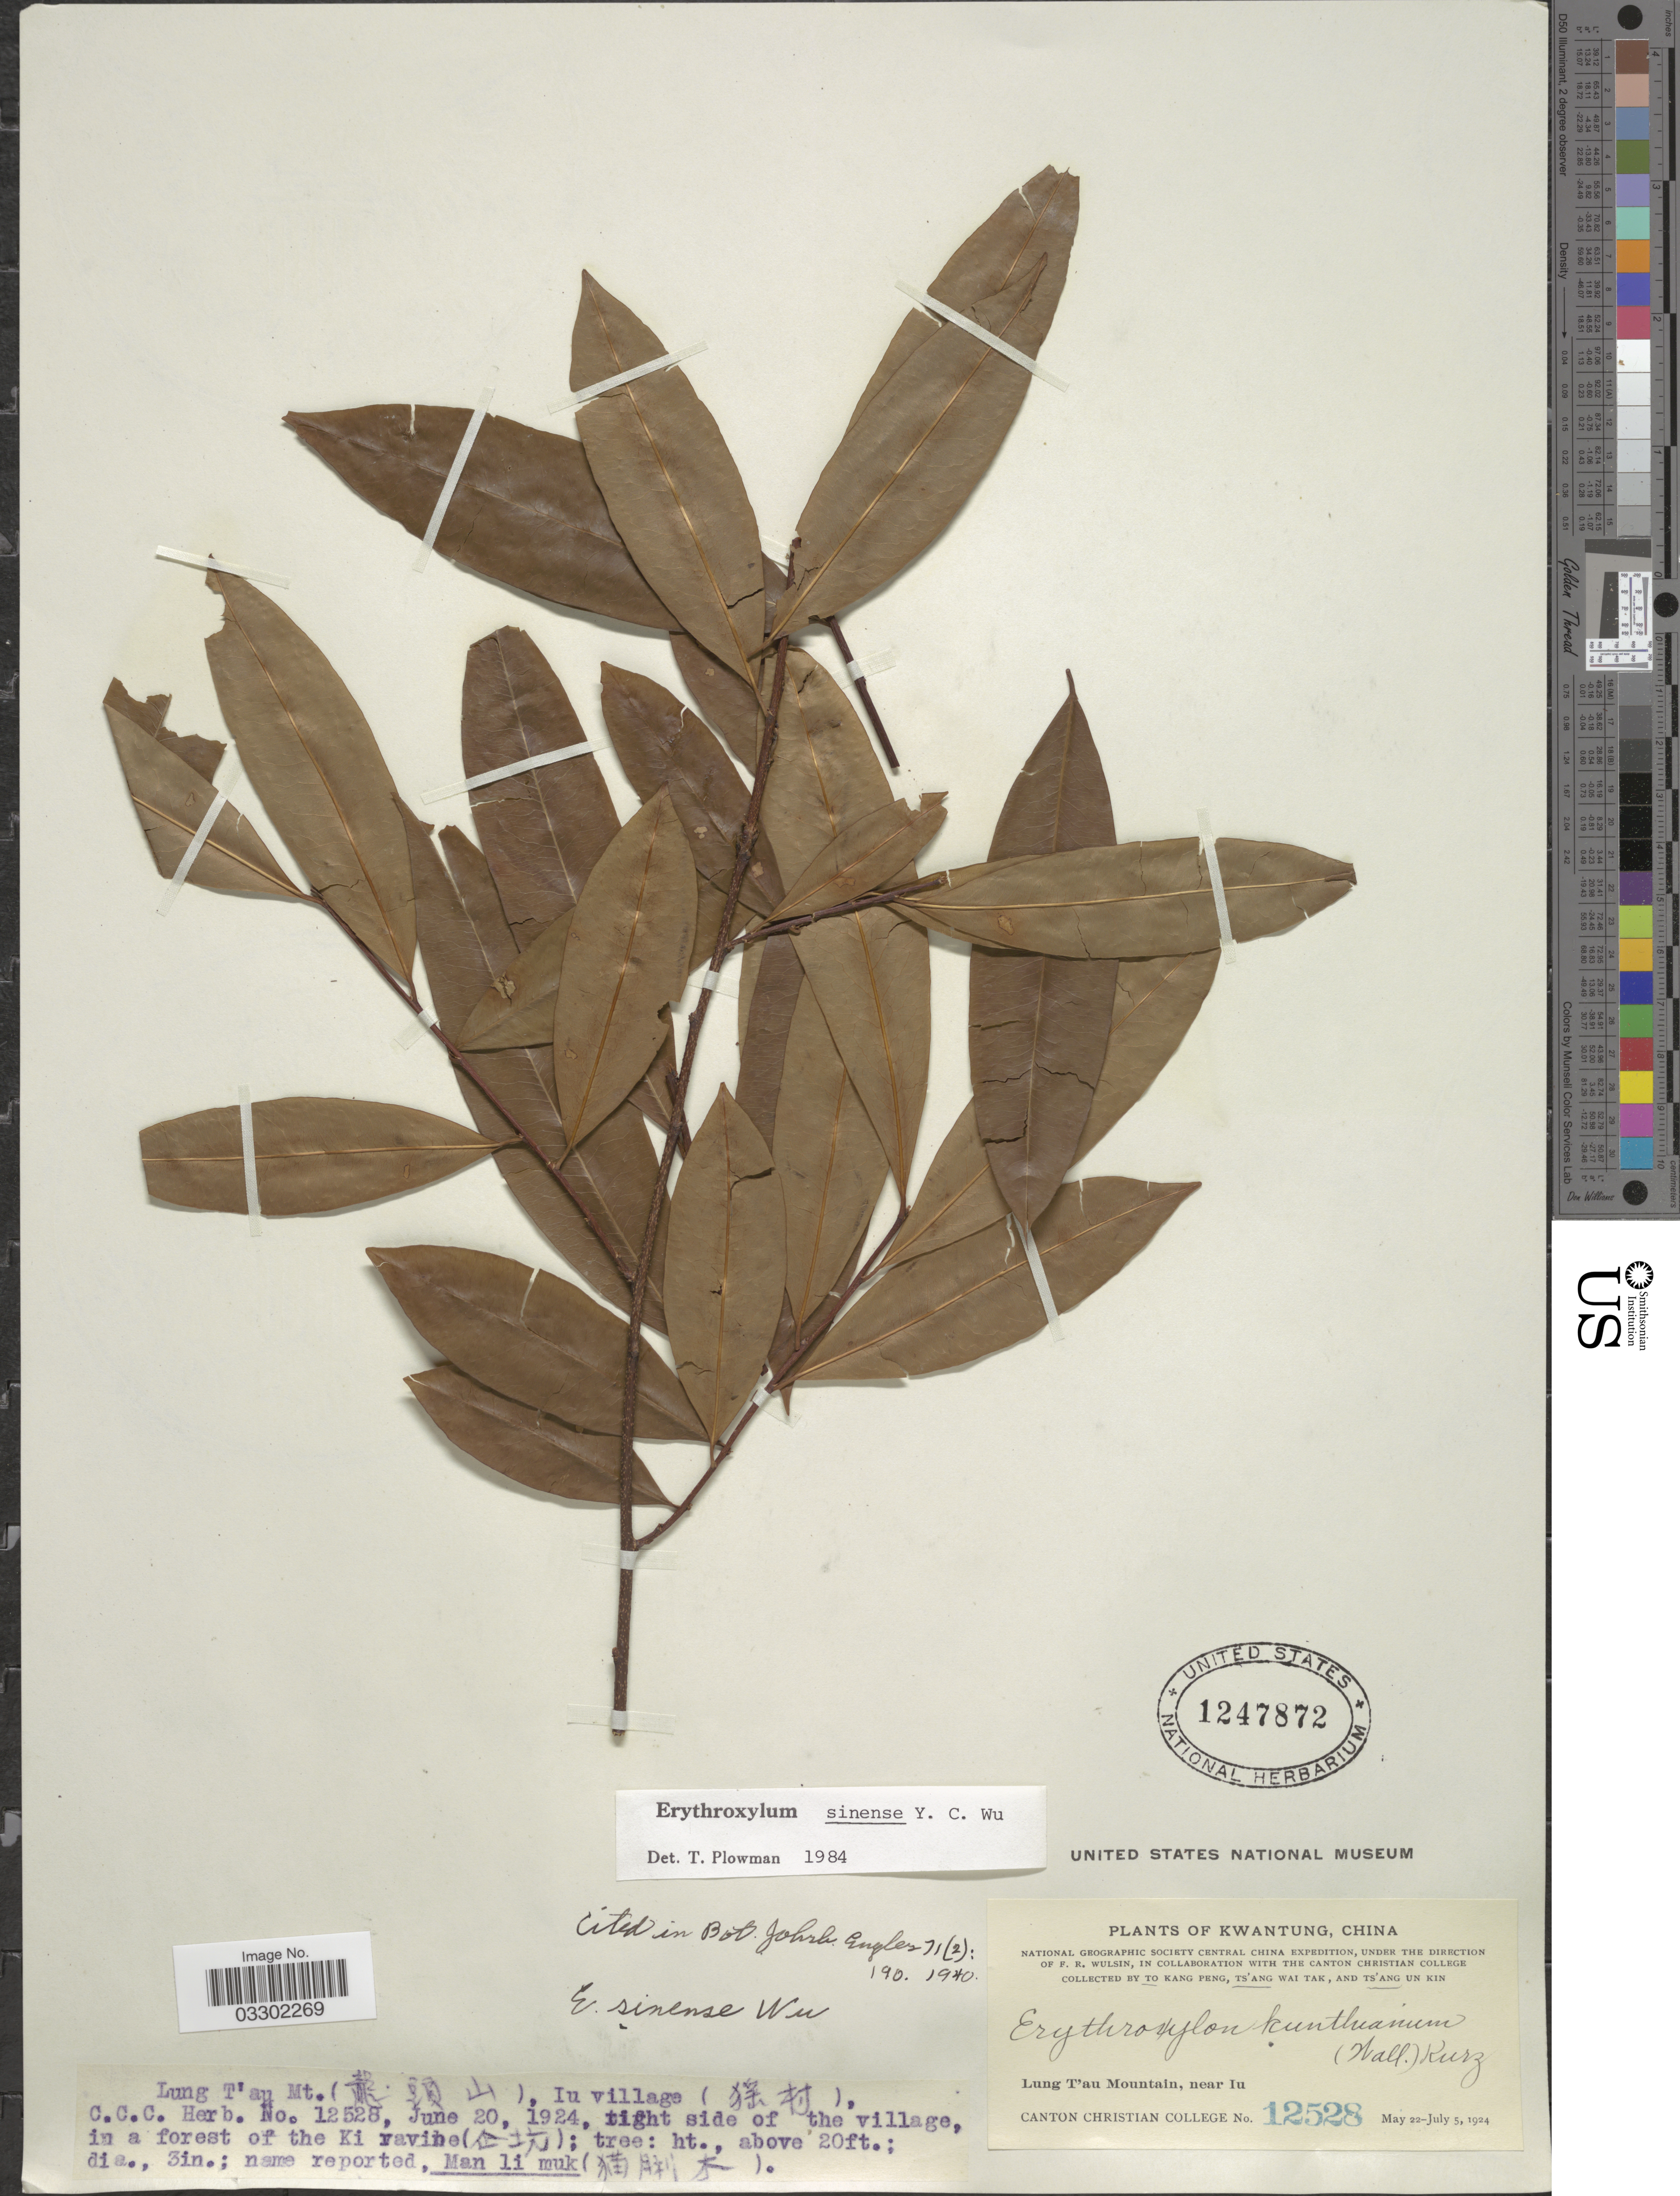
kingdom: Plantae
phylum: Tracheophyta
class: Magnoliopsida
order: Malpighiales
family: Erythroxylaceae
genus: Erythroxylum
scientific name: Erythroxylum sinense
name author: Y.C. Wu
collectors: T. K. Peng, W. T. Tsang & Ts' Ang Un Kin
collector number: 12528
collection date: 1924-06-20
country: China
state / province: Guangdong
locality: Kwantung, Lung T'au Mountain, near Iu village.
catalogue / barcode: US 1247872